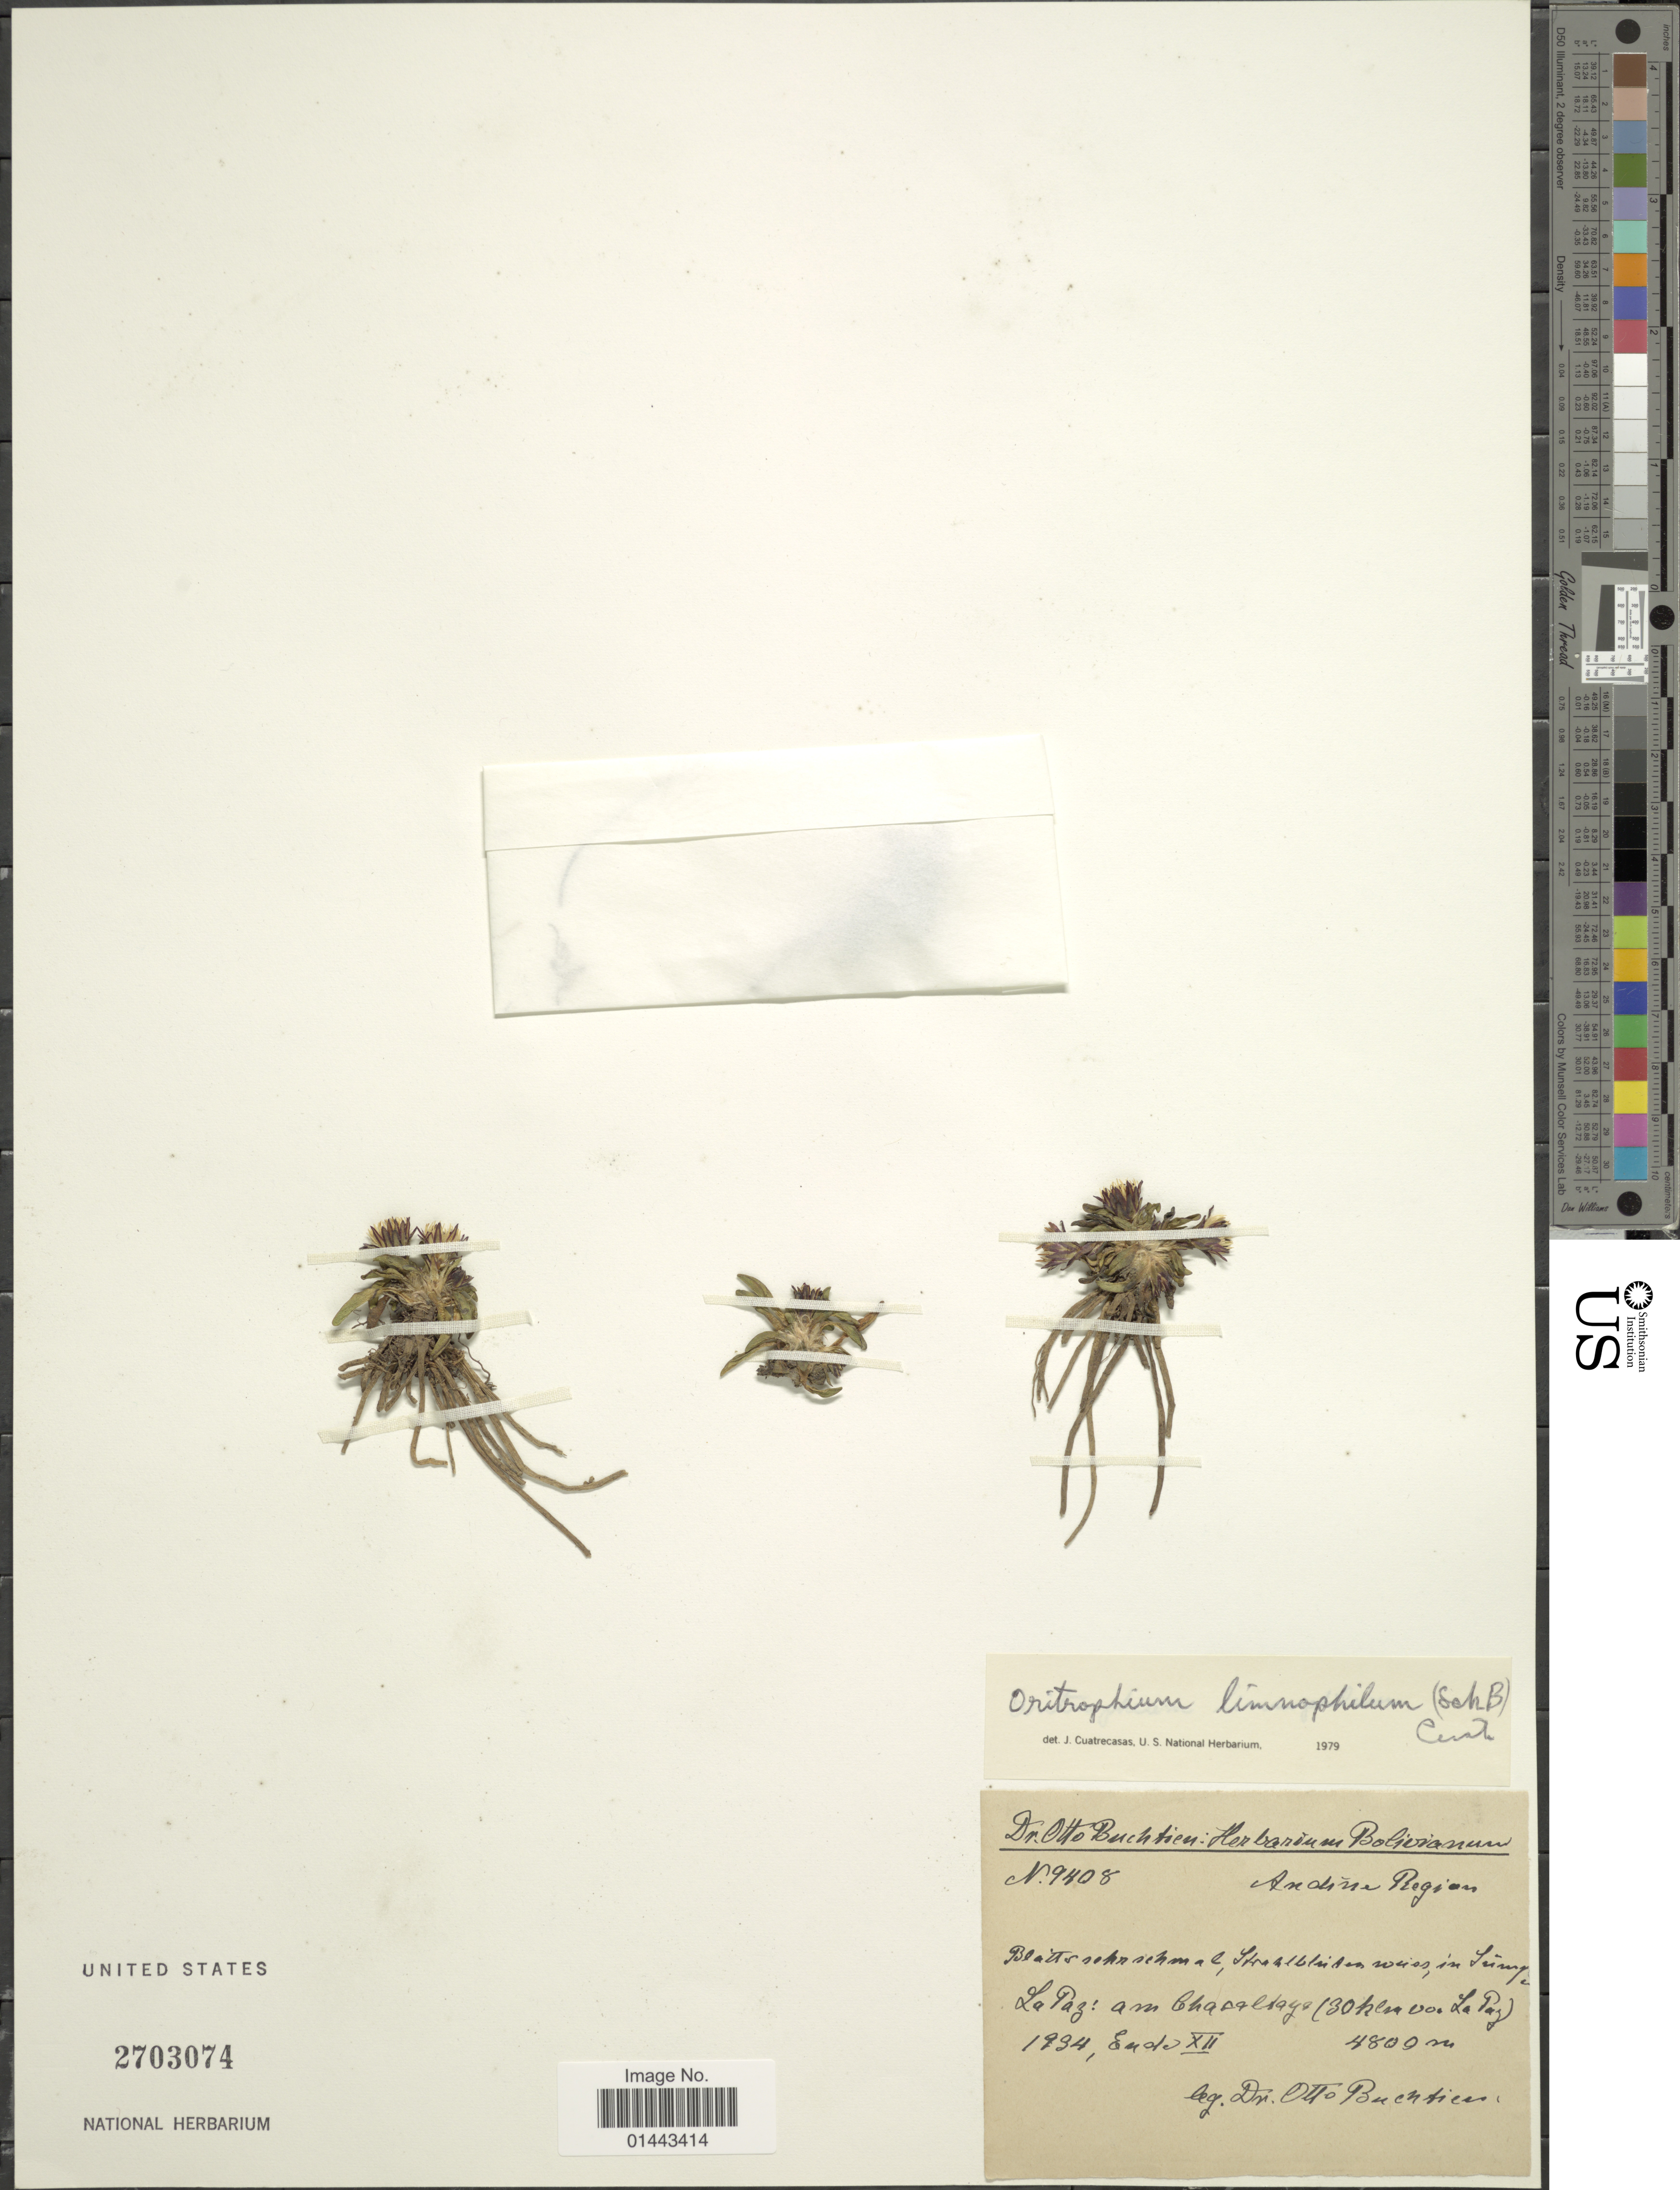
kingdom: Plantae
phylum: Tracheophyta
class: Magnoliopsida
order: Asterales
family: Asteraceae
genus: Oritrophium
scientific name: Oritrophium limnophilum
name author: (Sch. Bip.) Cuatrec.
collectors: O. Buchtien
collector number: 9408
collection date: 1934-12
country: Bolivia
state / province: La Paz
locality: Andine region, Chacaltaya (30 km from La Paz).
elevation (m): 4800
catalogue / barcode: US 2703074